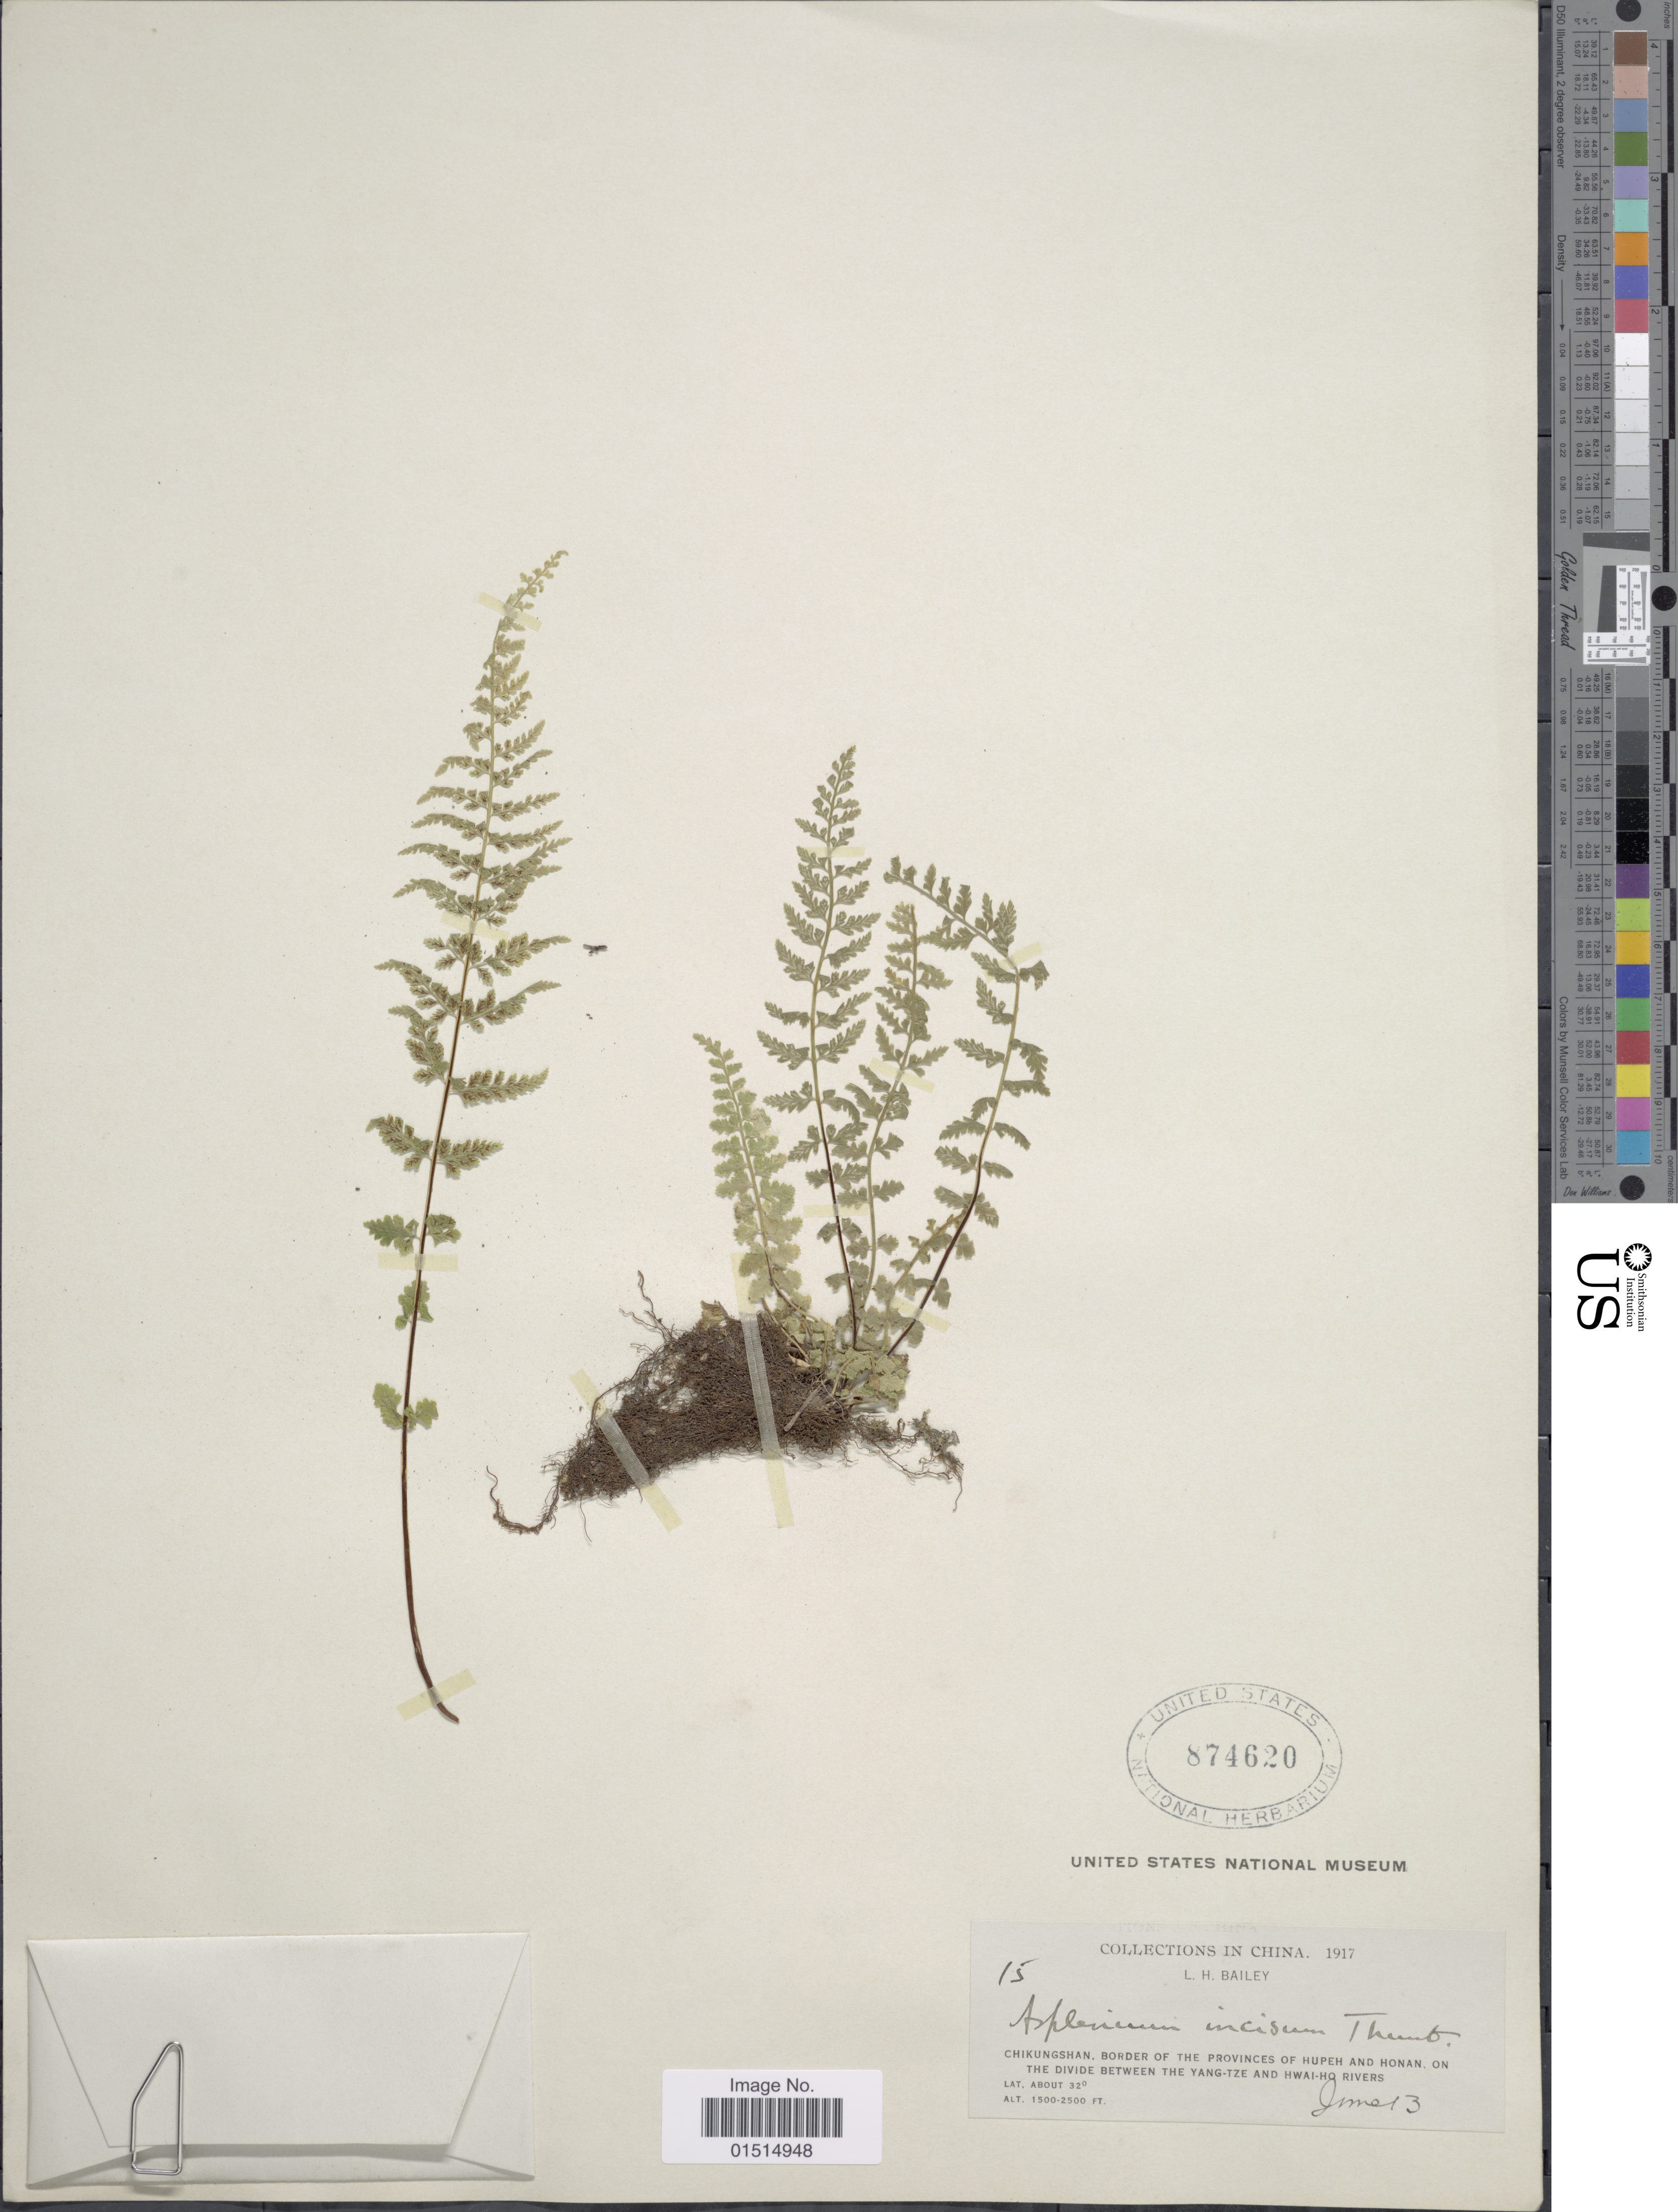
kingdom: Plantae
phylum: Tracheophyta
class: Polypodiopsida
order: Polypodiales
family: Aspleniaceae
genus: Asplenium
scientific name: Asplenium incisum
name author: Thunb.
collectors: L. H. Bailey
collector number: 15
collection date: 1917-06-13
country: China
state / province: Hubei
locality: Chikungshan, border of the provinces of Hupeh and Honan, on the divide between the Yang-Tze and Hwai-Ho Rivers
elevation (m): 457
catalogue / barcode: US 874620